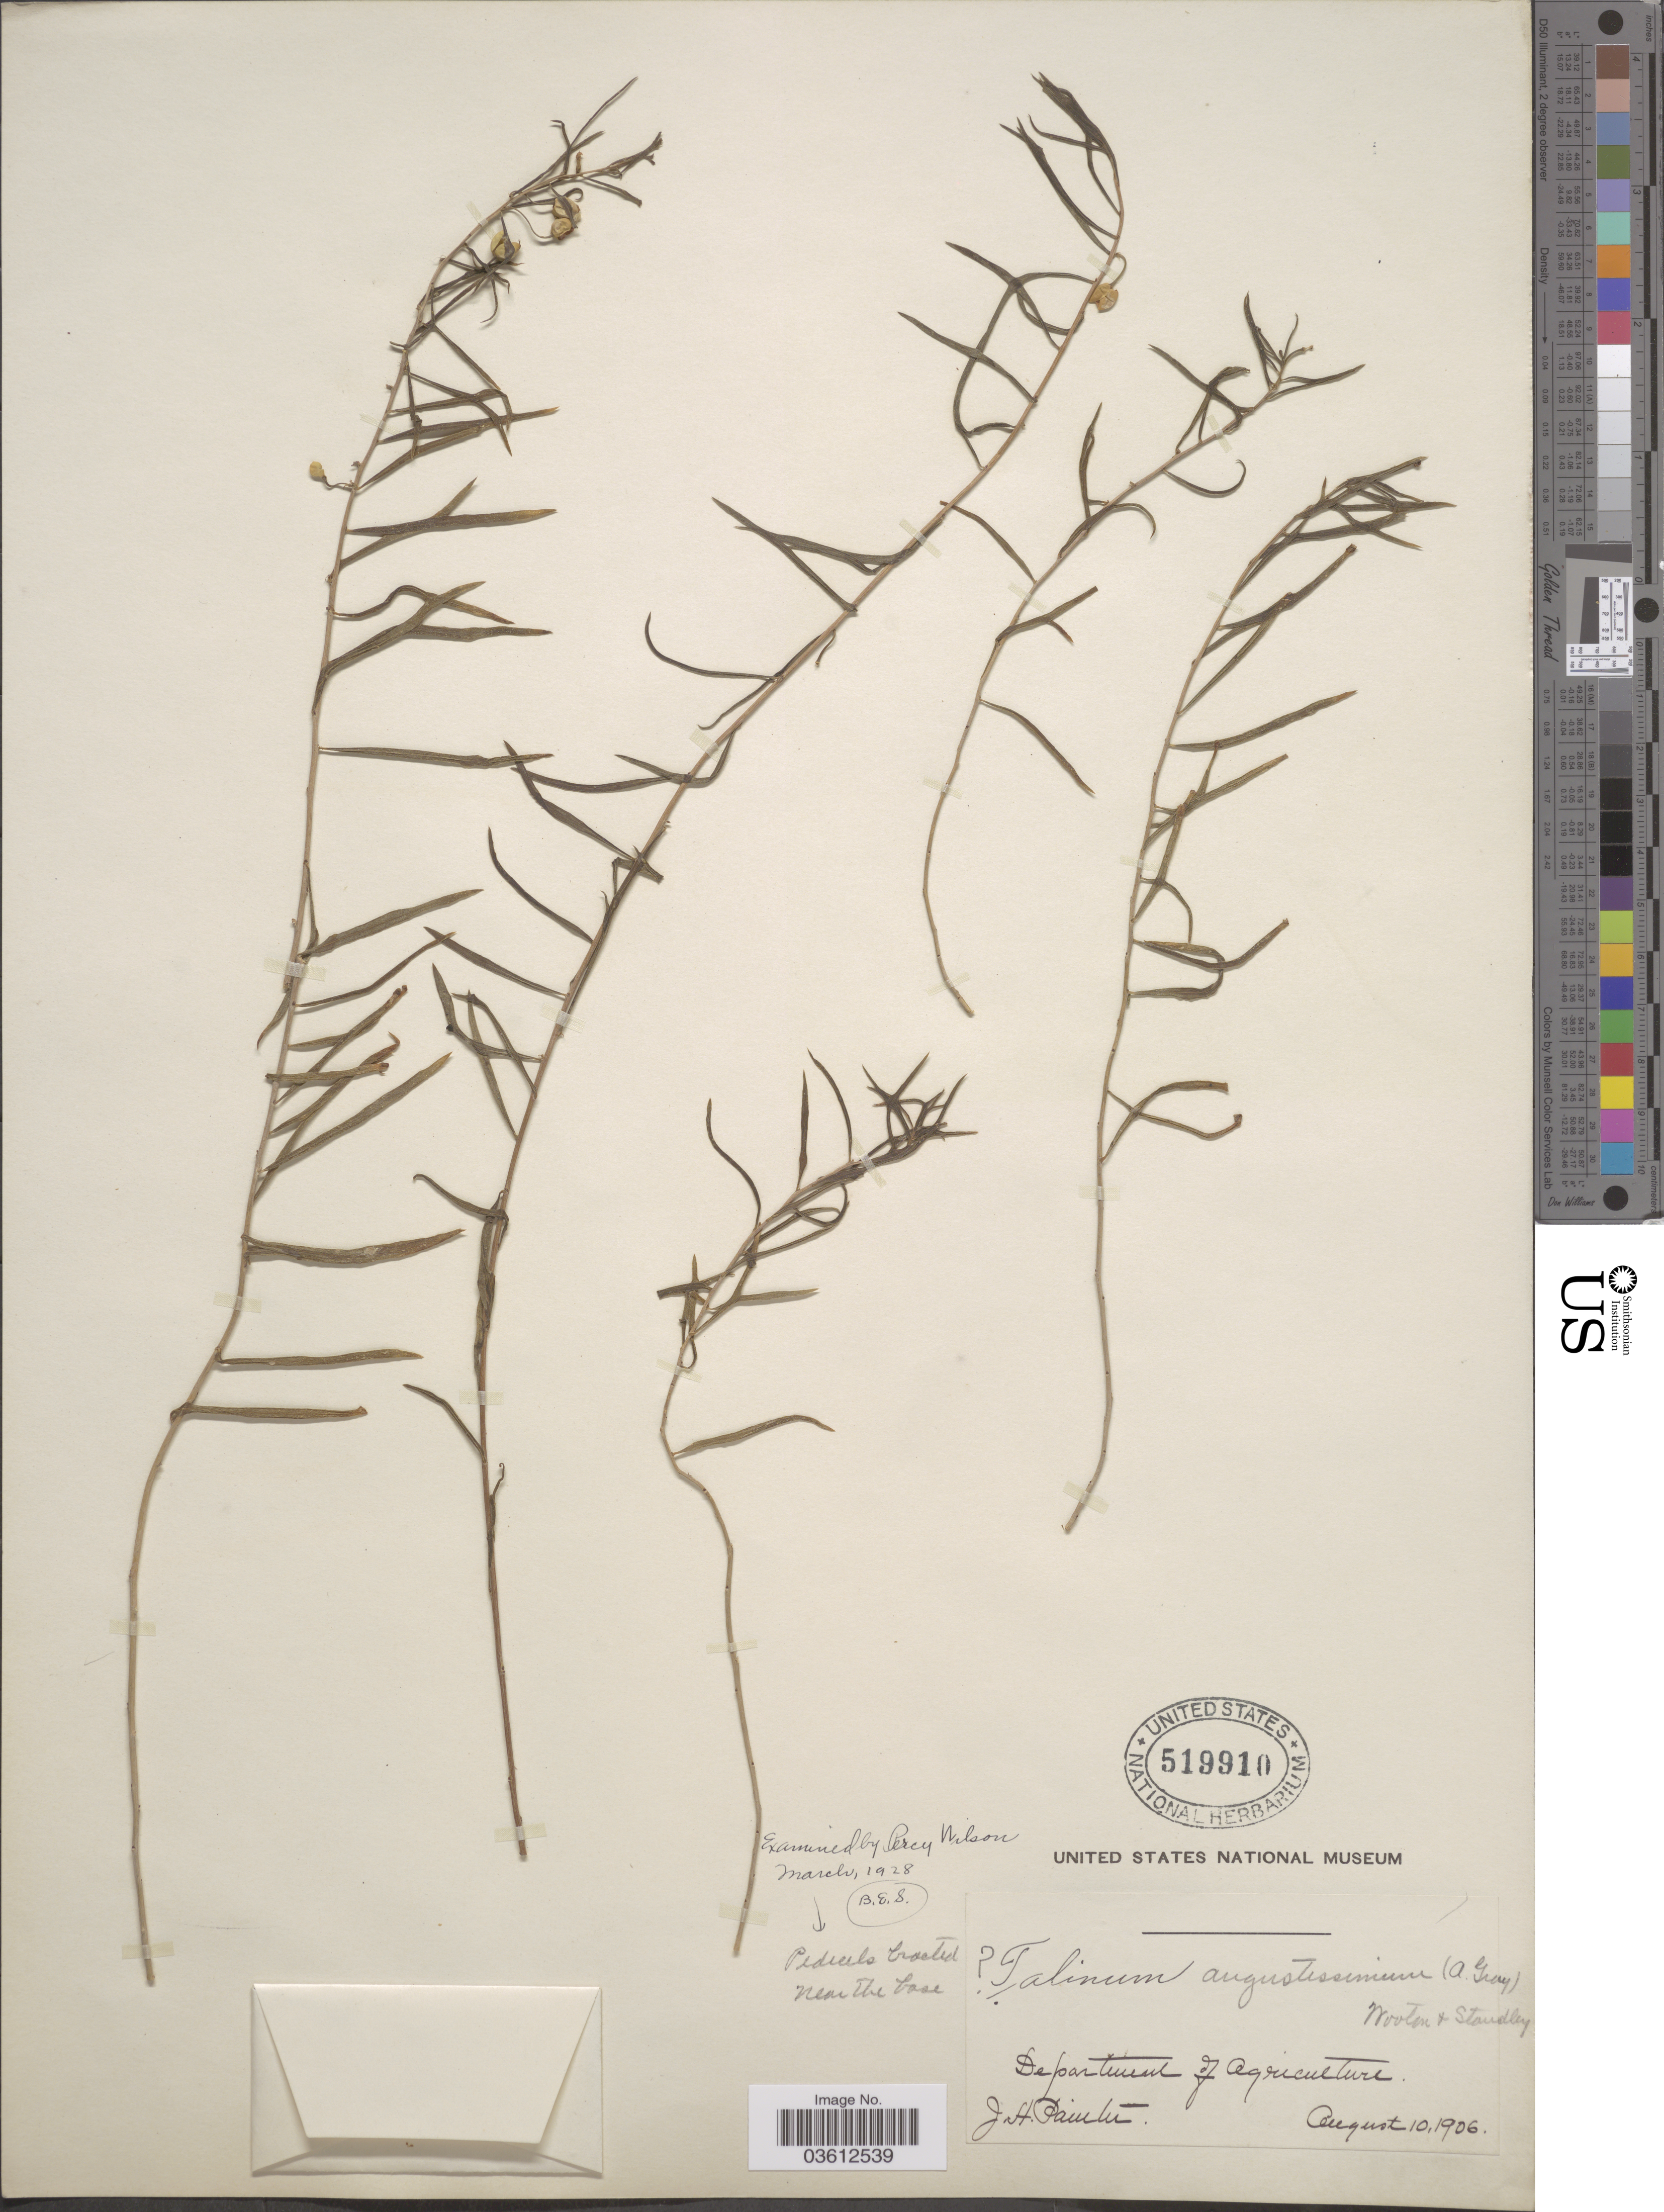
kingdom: Plantae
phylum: Tracheophyta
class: Magnoliopsida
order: Caryophyllales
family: Talinaceae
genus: Talinum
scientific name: Talinum angustissimum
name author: (Engelm.) Wooton & Standl.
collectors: J. H. Painter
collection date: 1906-08-10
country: United States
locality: Department of Agriculture.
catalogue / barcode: US 519910